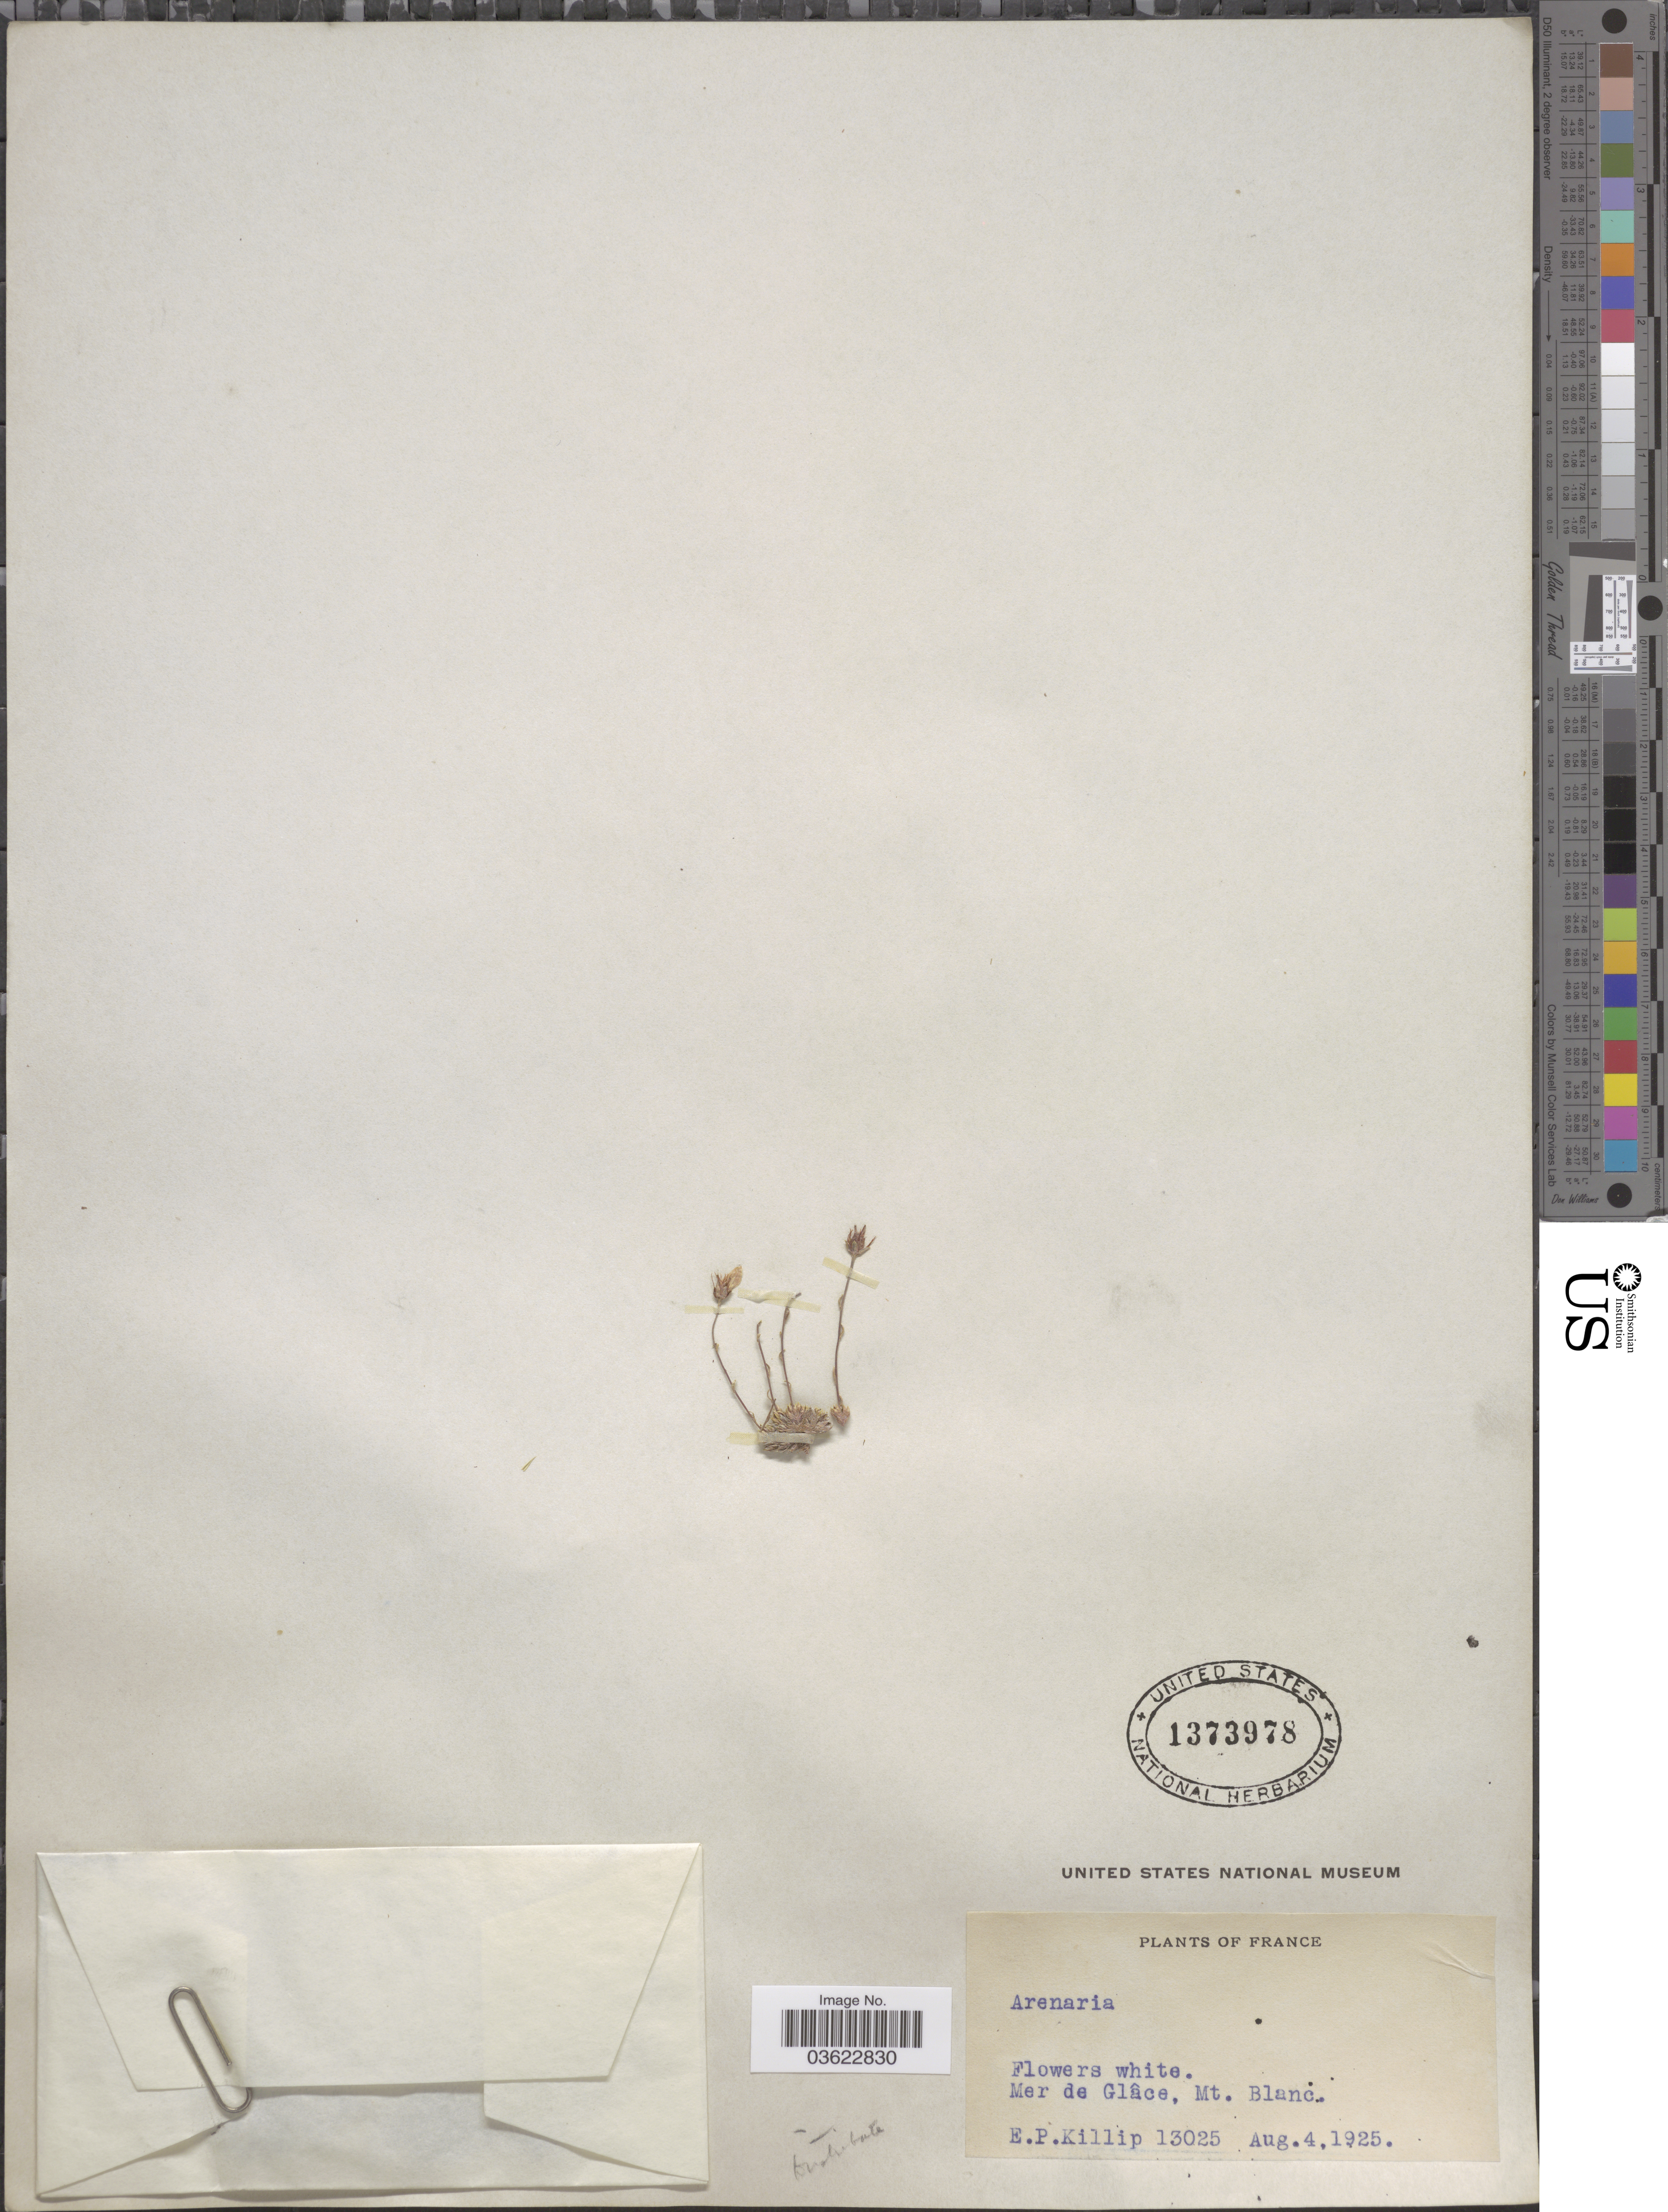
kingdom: Plantae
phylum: Tracheophyta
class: Magnoliopsida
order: Caryophyllales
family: Caryophyllaceae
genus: Arenaria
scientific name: Arenaria sp.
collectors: E. P. Killip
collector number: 13025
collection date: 1925-08-04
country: France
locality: Mer de Glâce, Mt. Blanc.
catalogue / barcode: US 1373978